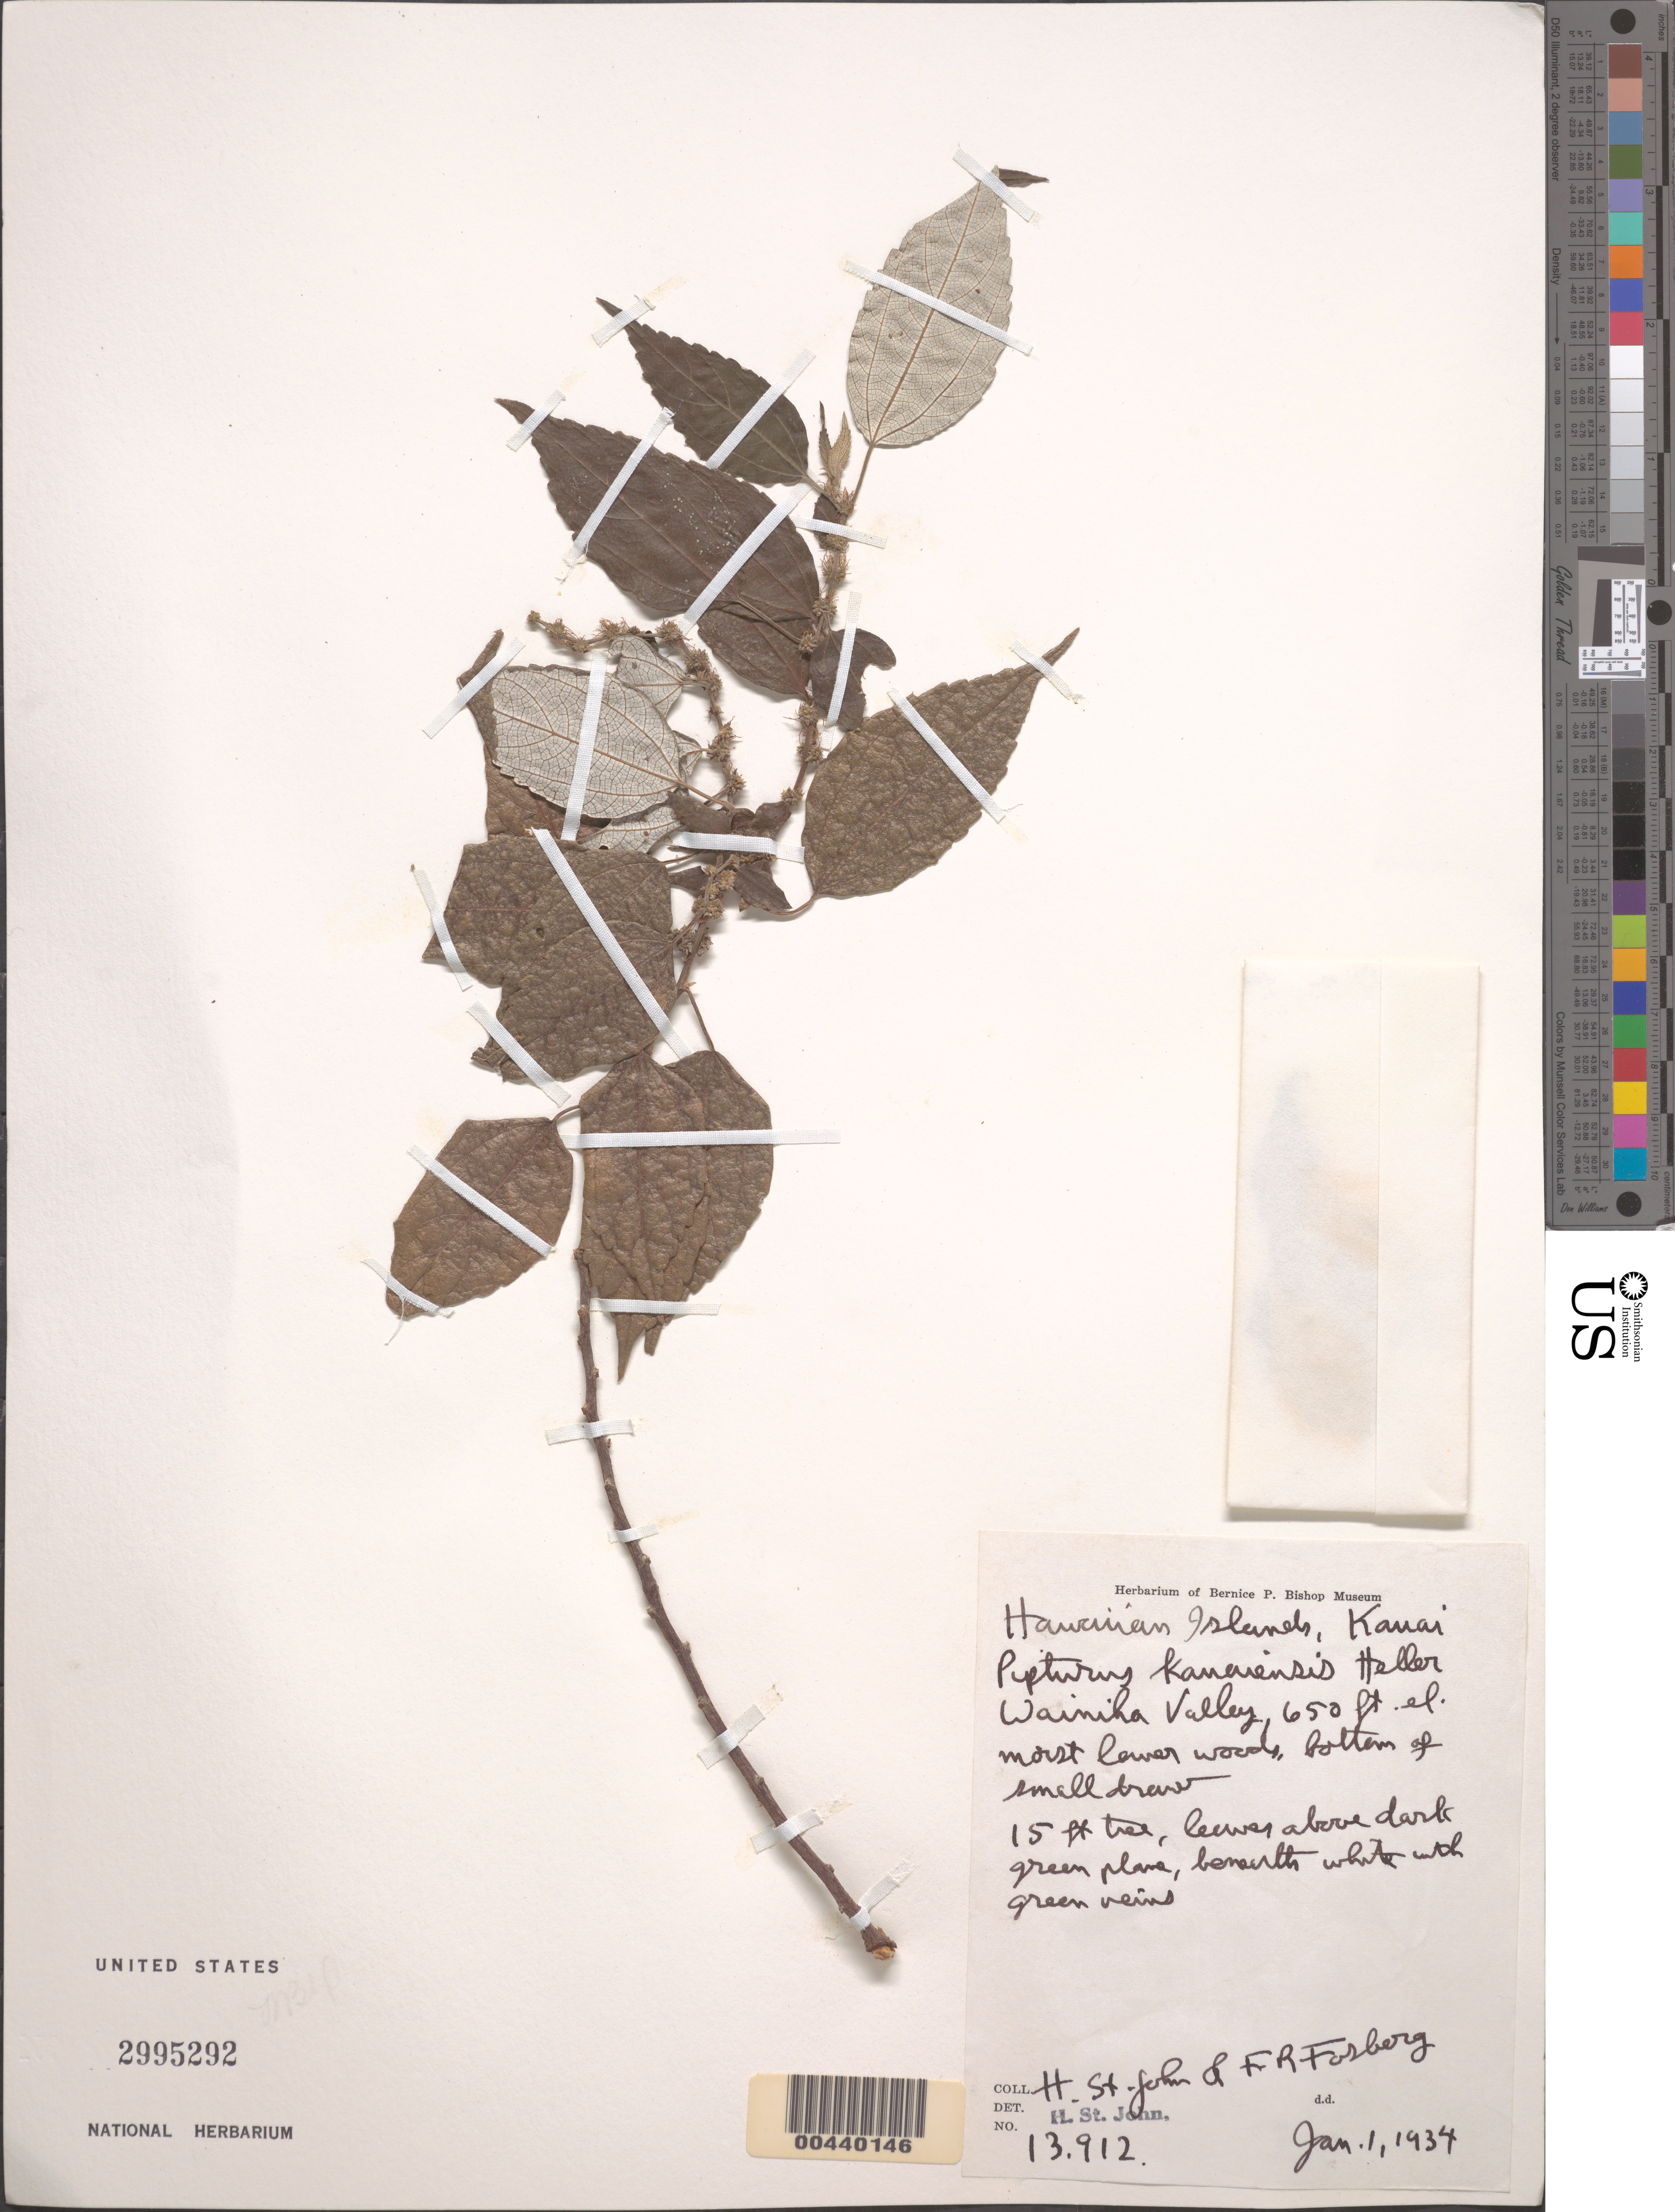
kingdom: Plantae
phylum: Tracheophyta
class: Magnoliopsida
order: Rosales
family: Urticaceae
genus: Pipturus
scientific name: Pipturus kauaiensis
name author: A. Heller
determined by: St. John, H.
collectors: H. St. John & F. R. Fosberg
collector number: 13912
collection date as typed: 1 Jan 1934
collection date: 1934-01-01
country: United States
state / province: Hawaii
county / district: Kauai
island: Kaua'i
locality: Wainiha Valley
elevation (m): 198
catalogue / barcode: US 2995292